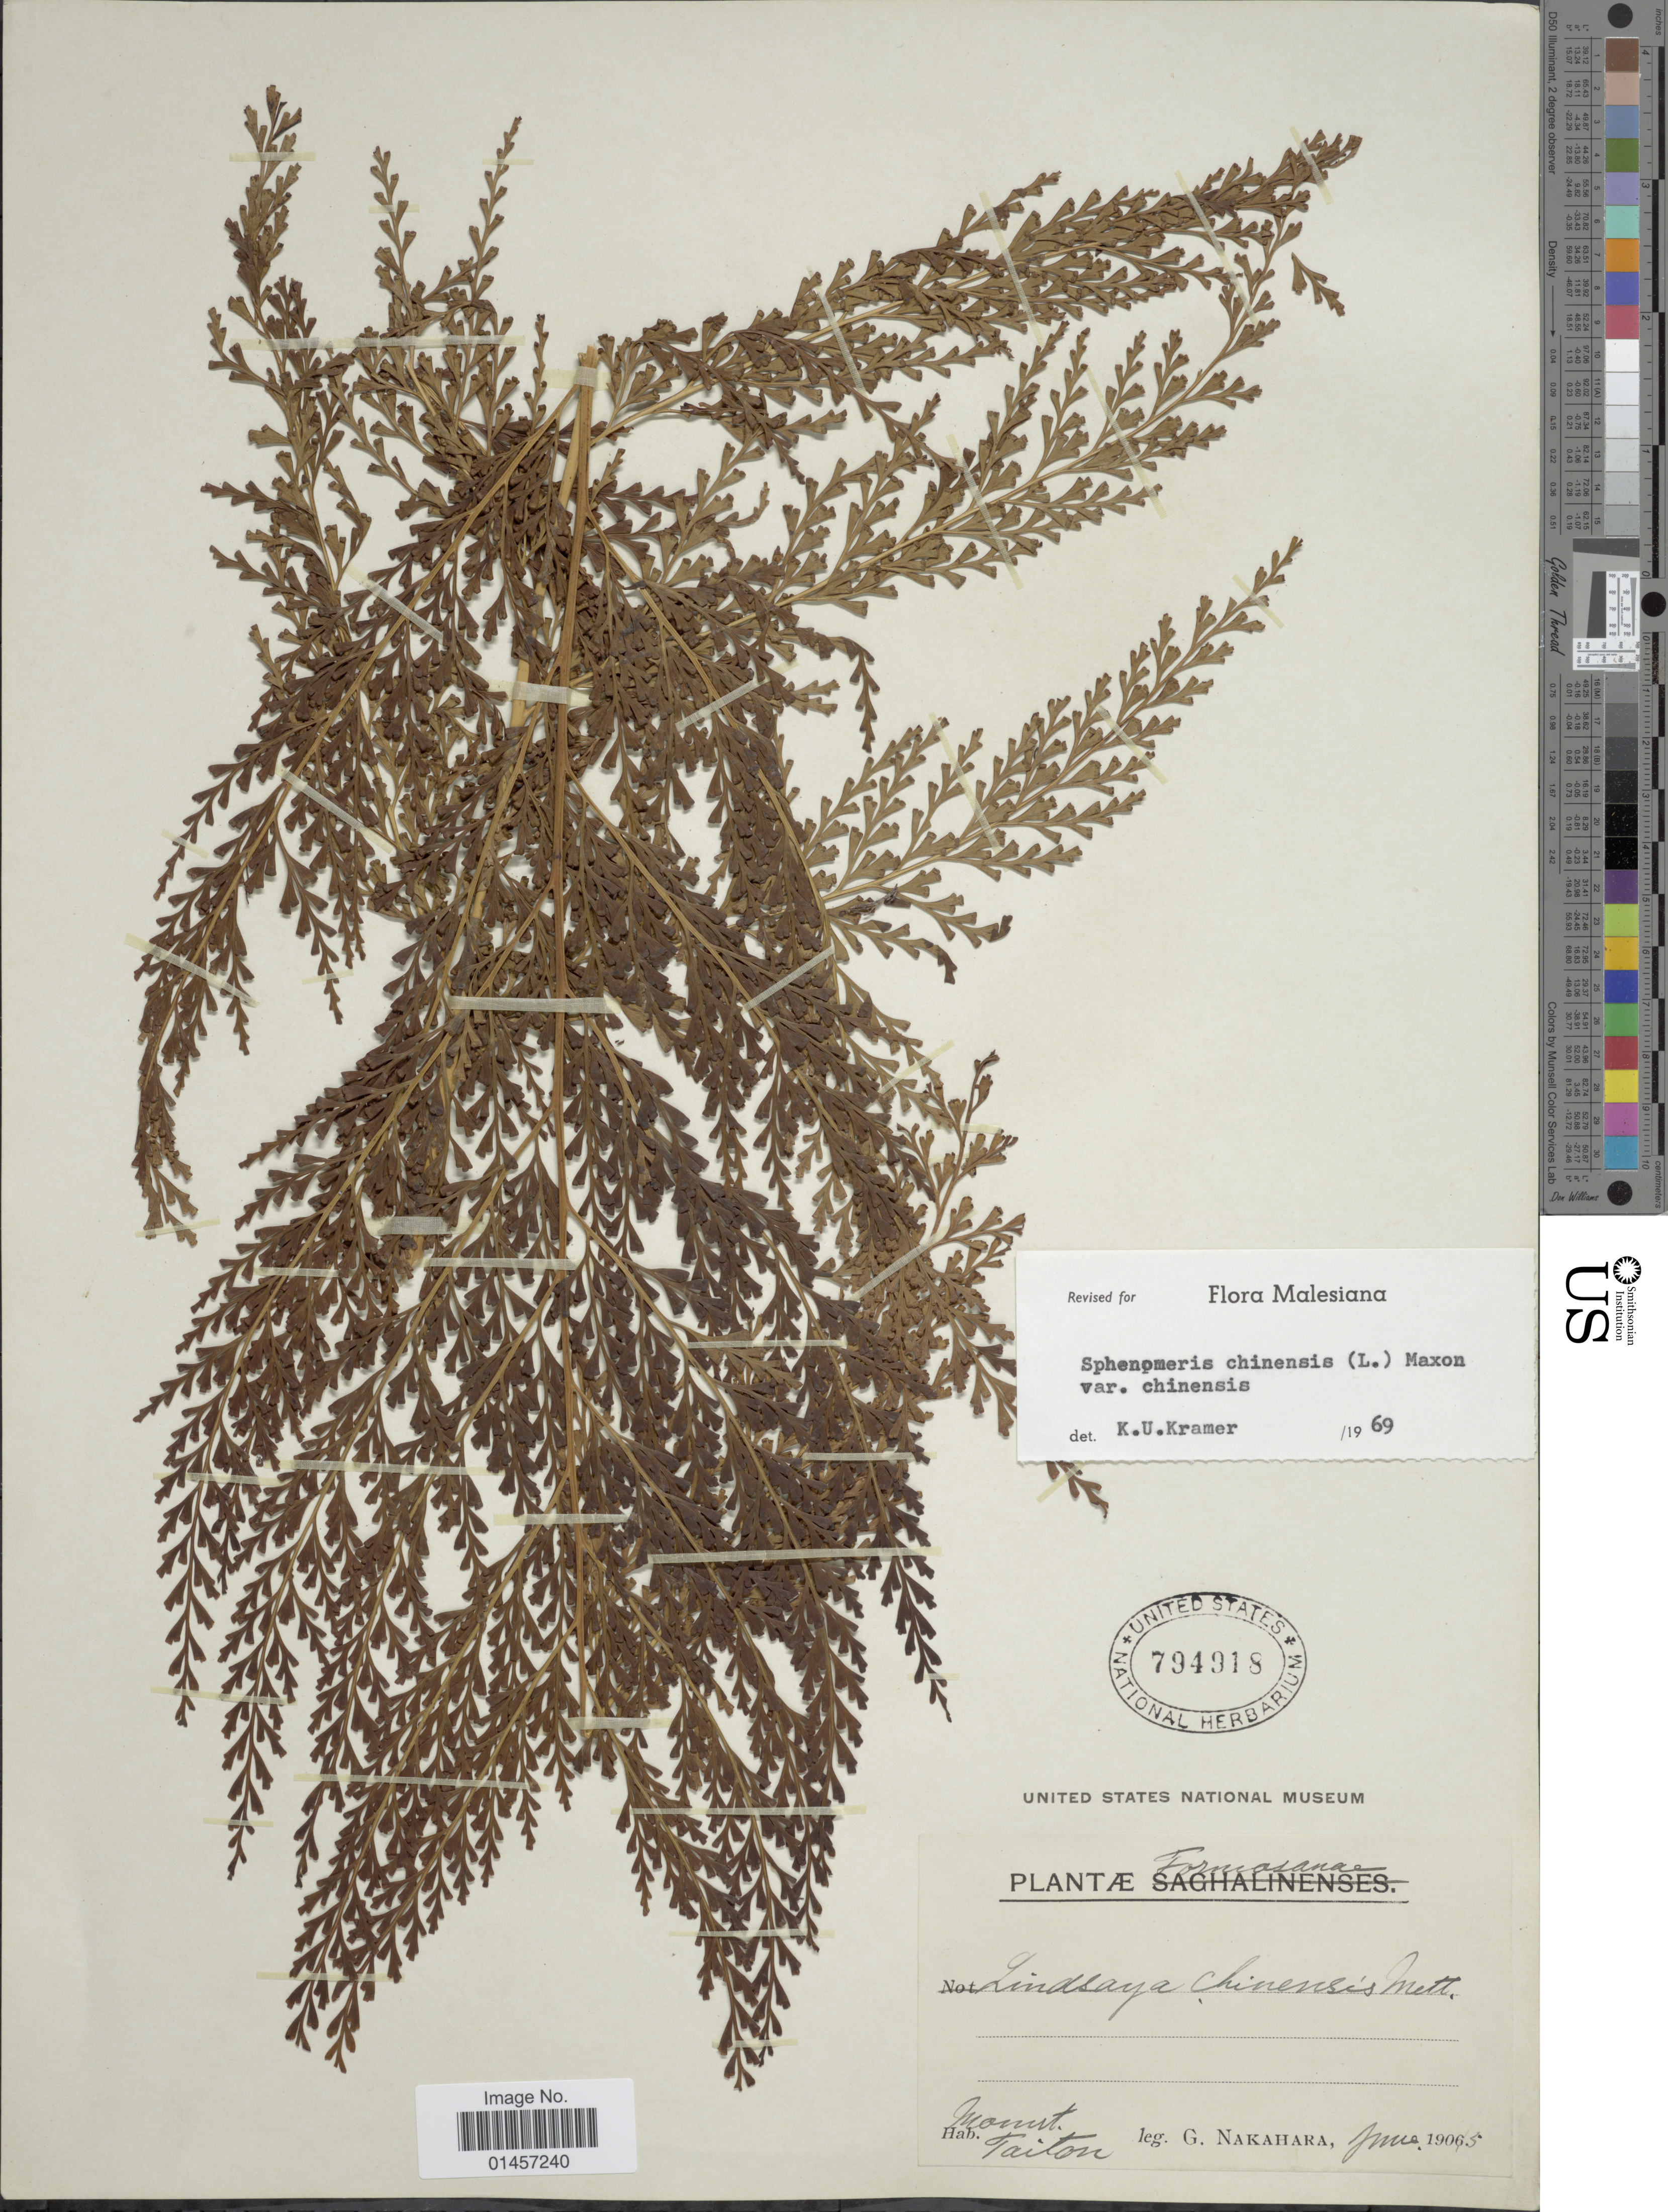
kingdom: Plantae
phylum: Tracheophyta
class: Polypodiopsida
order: Polypodiales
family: Lindsaeaceae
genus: Sphenomeris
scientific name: Sphenomeris chinensis var. chinensis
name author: (L.) Maxon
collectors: G. Nakahara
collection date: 1905-06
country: Taiwan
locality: Formosanae, Mount Taiton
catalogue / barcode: US 794918